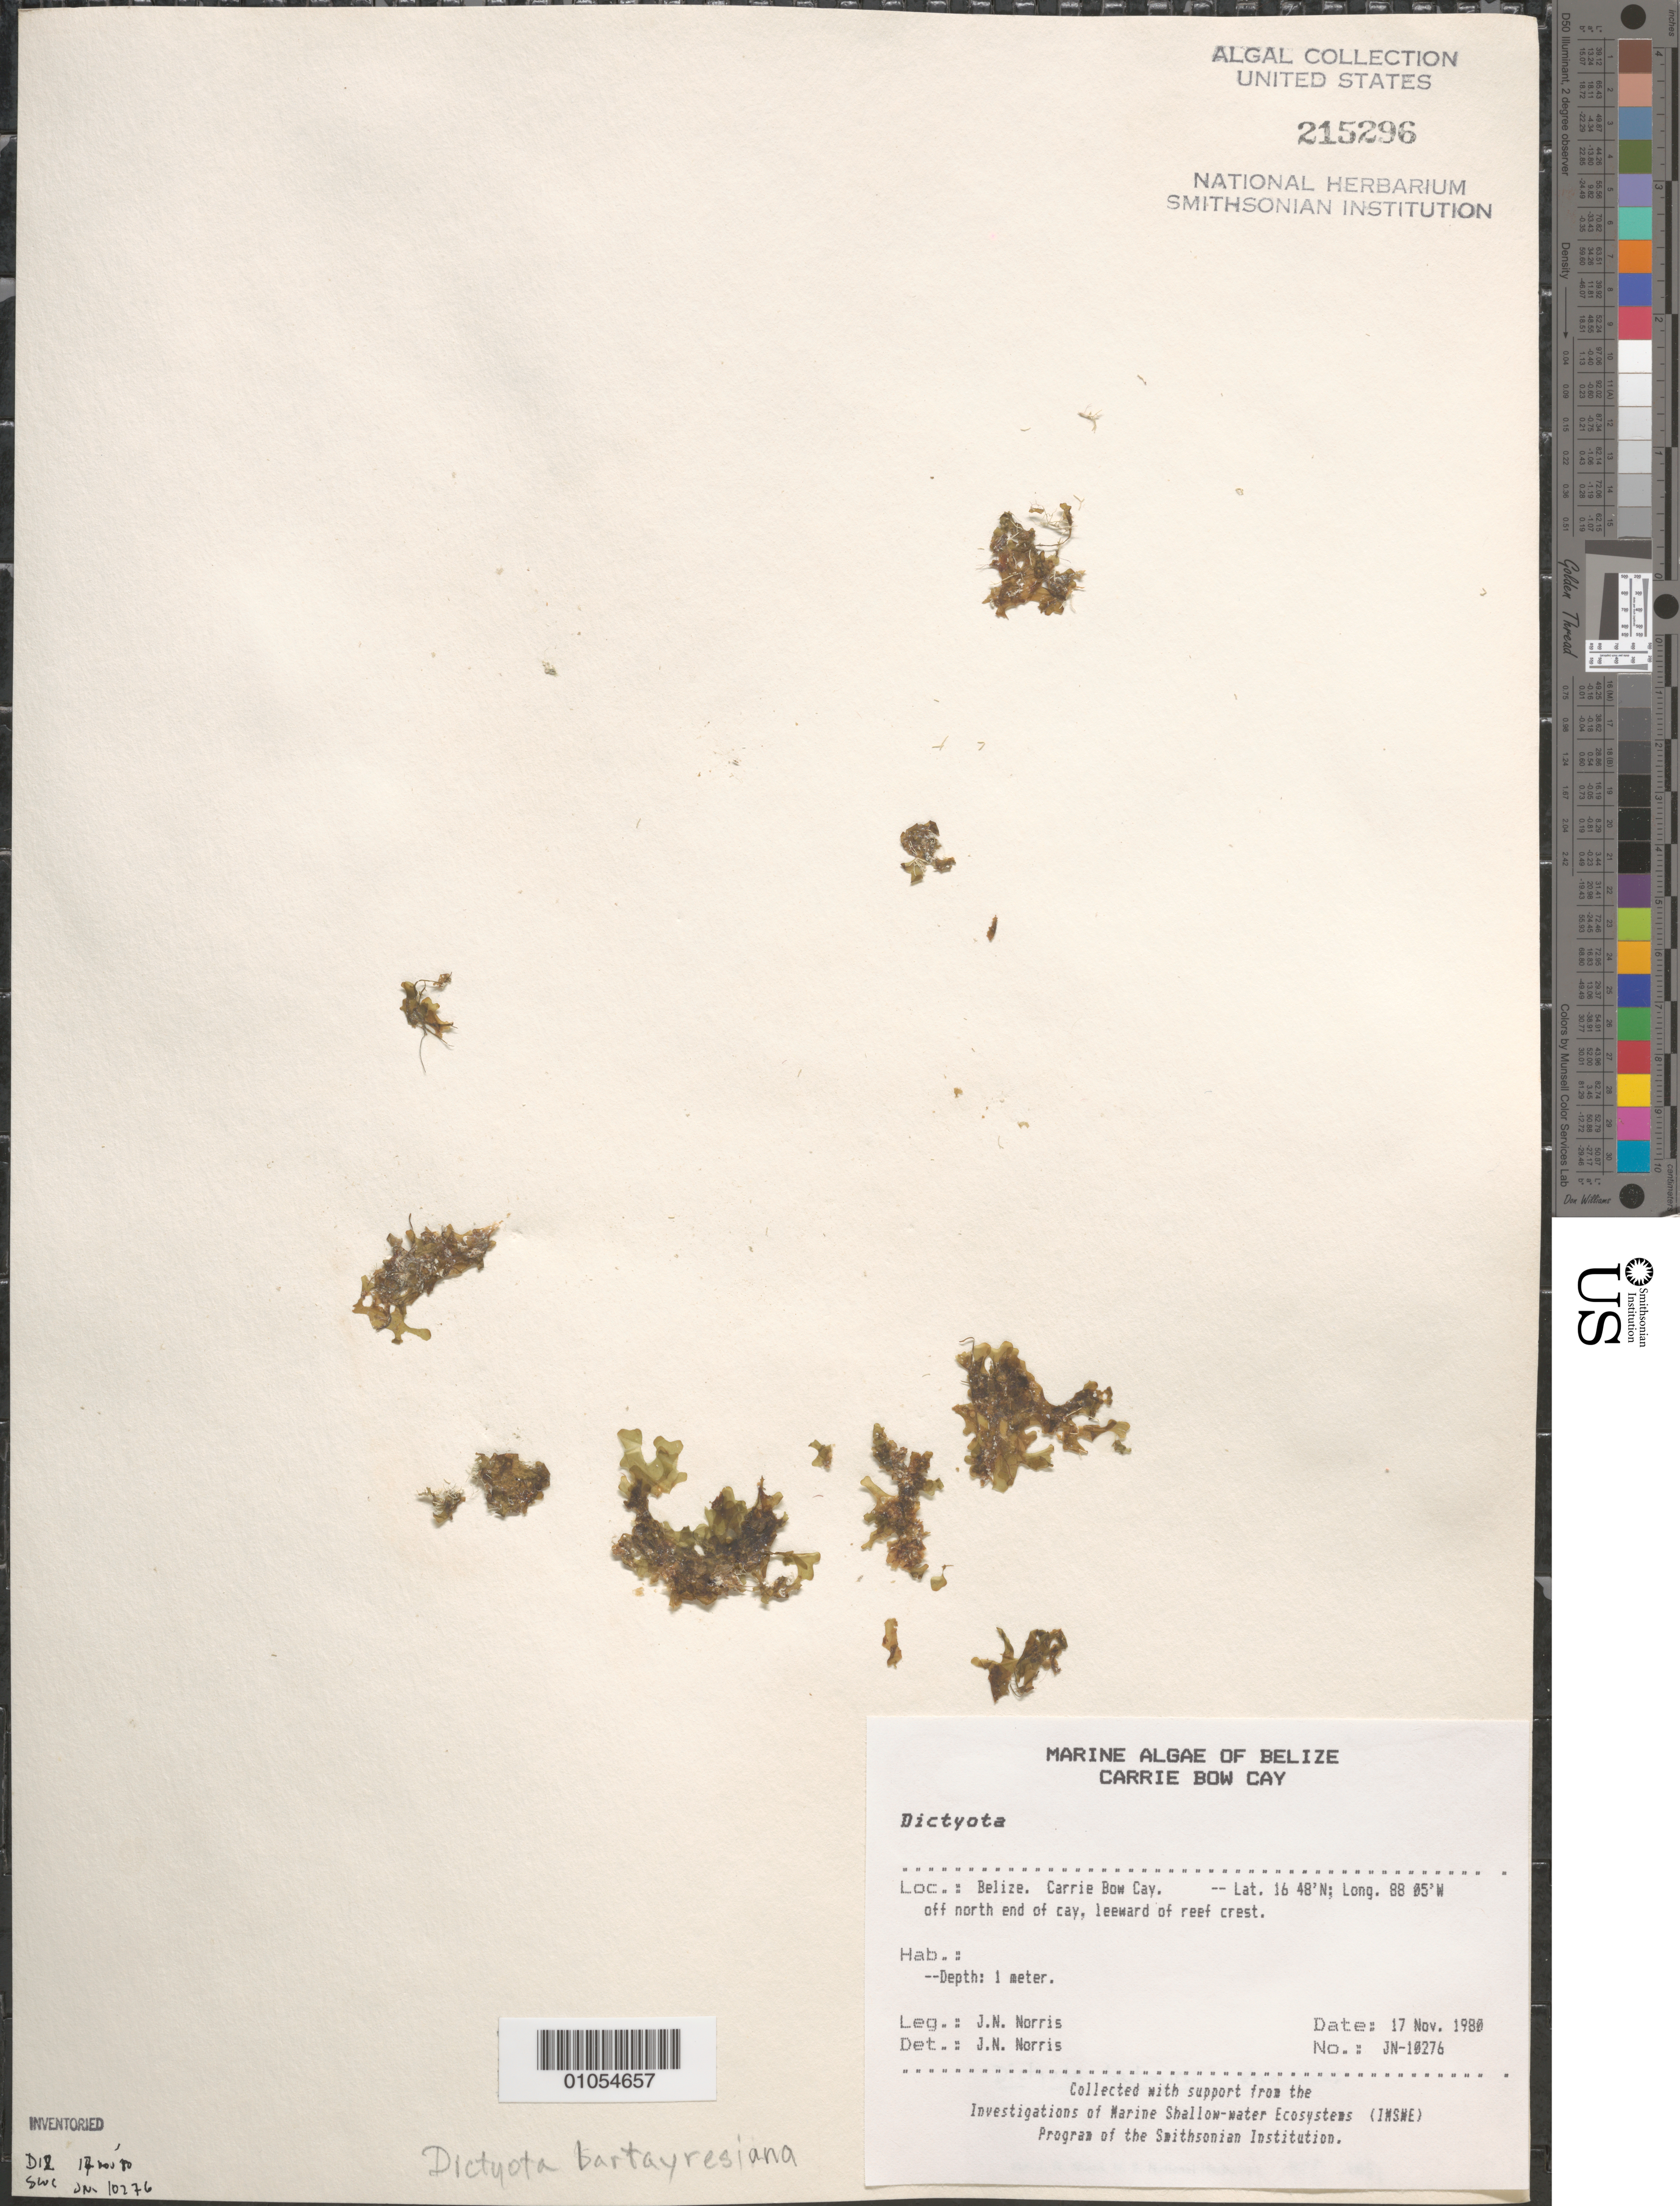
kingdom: Chromista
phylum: Ochrophyta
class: Phaeophyceae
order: Dictyotales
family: Dictyotaceae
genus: Dictyota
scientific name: Dictyota bartayresiana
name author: J.V.Lamouroux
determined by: Norris, James N.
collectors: J. N. Norris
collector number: JN-10276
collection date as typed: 17 Nov 1980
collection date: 1980-11-17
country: Belize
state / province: Stann Creek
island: Carrie Bow Cay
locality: Off north end of cay, leeward of reef crest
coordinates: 16 48'N, 88 05'W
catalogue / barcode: US 215296